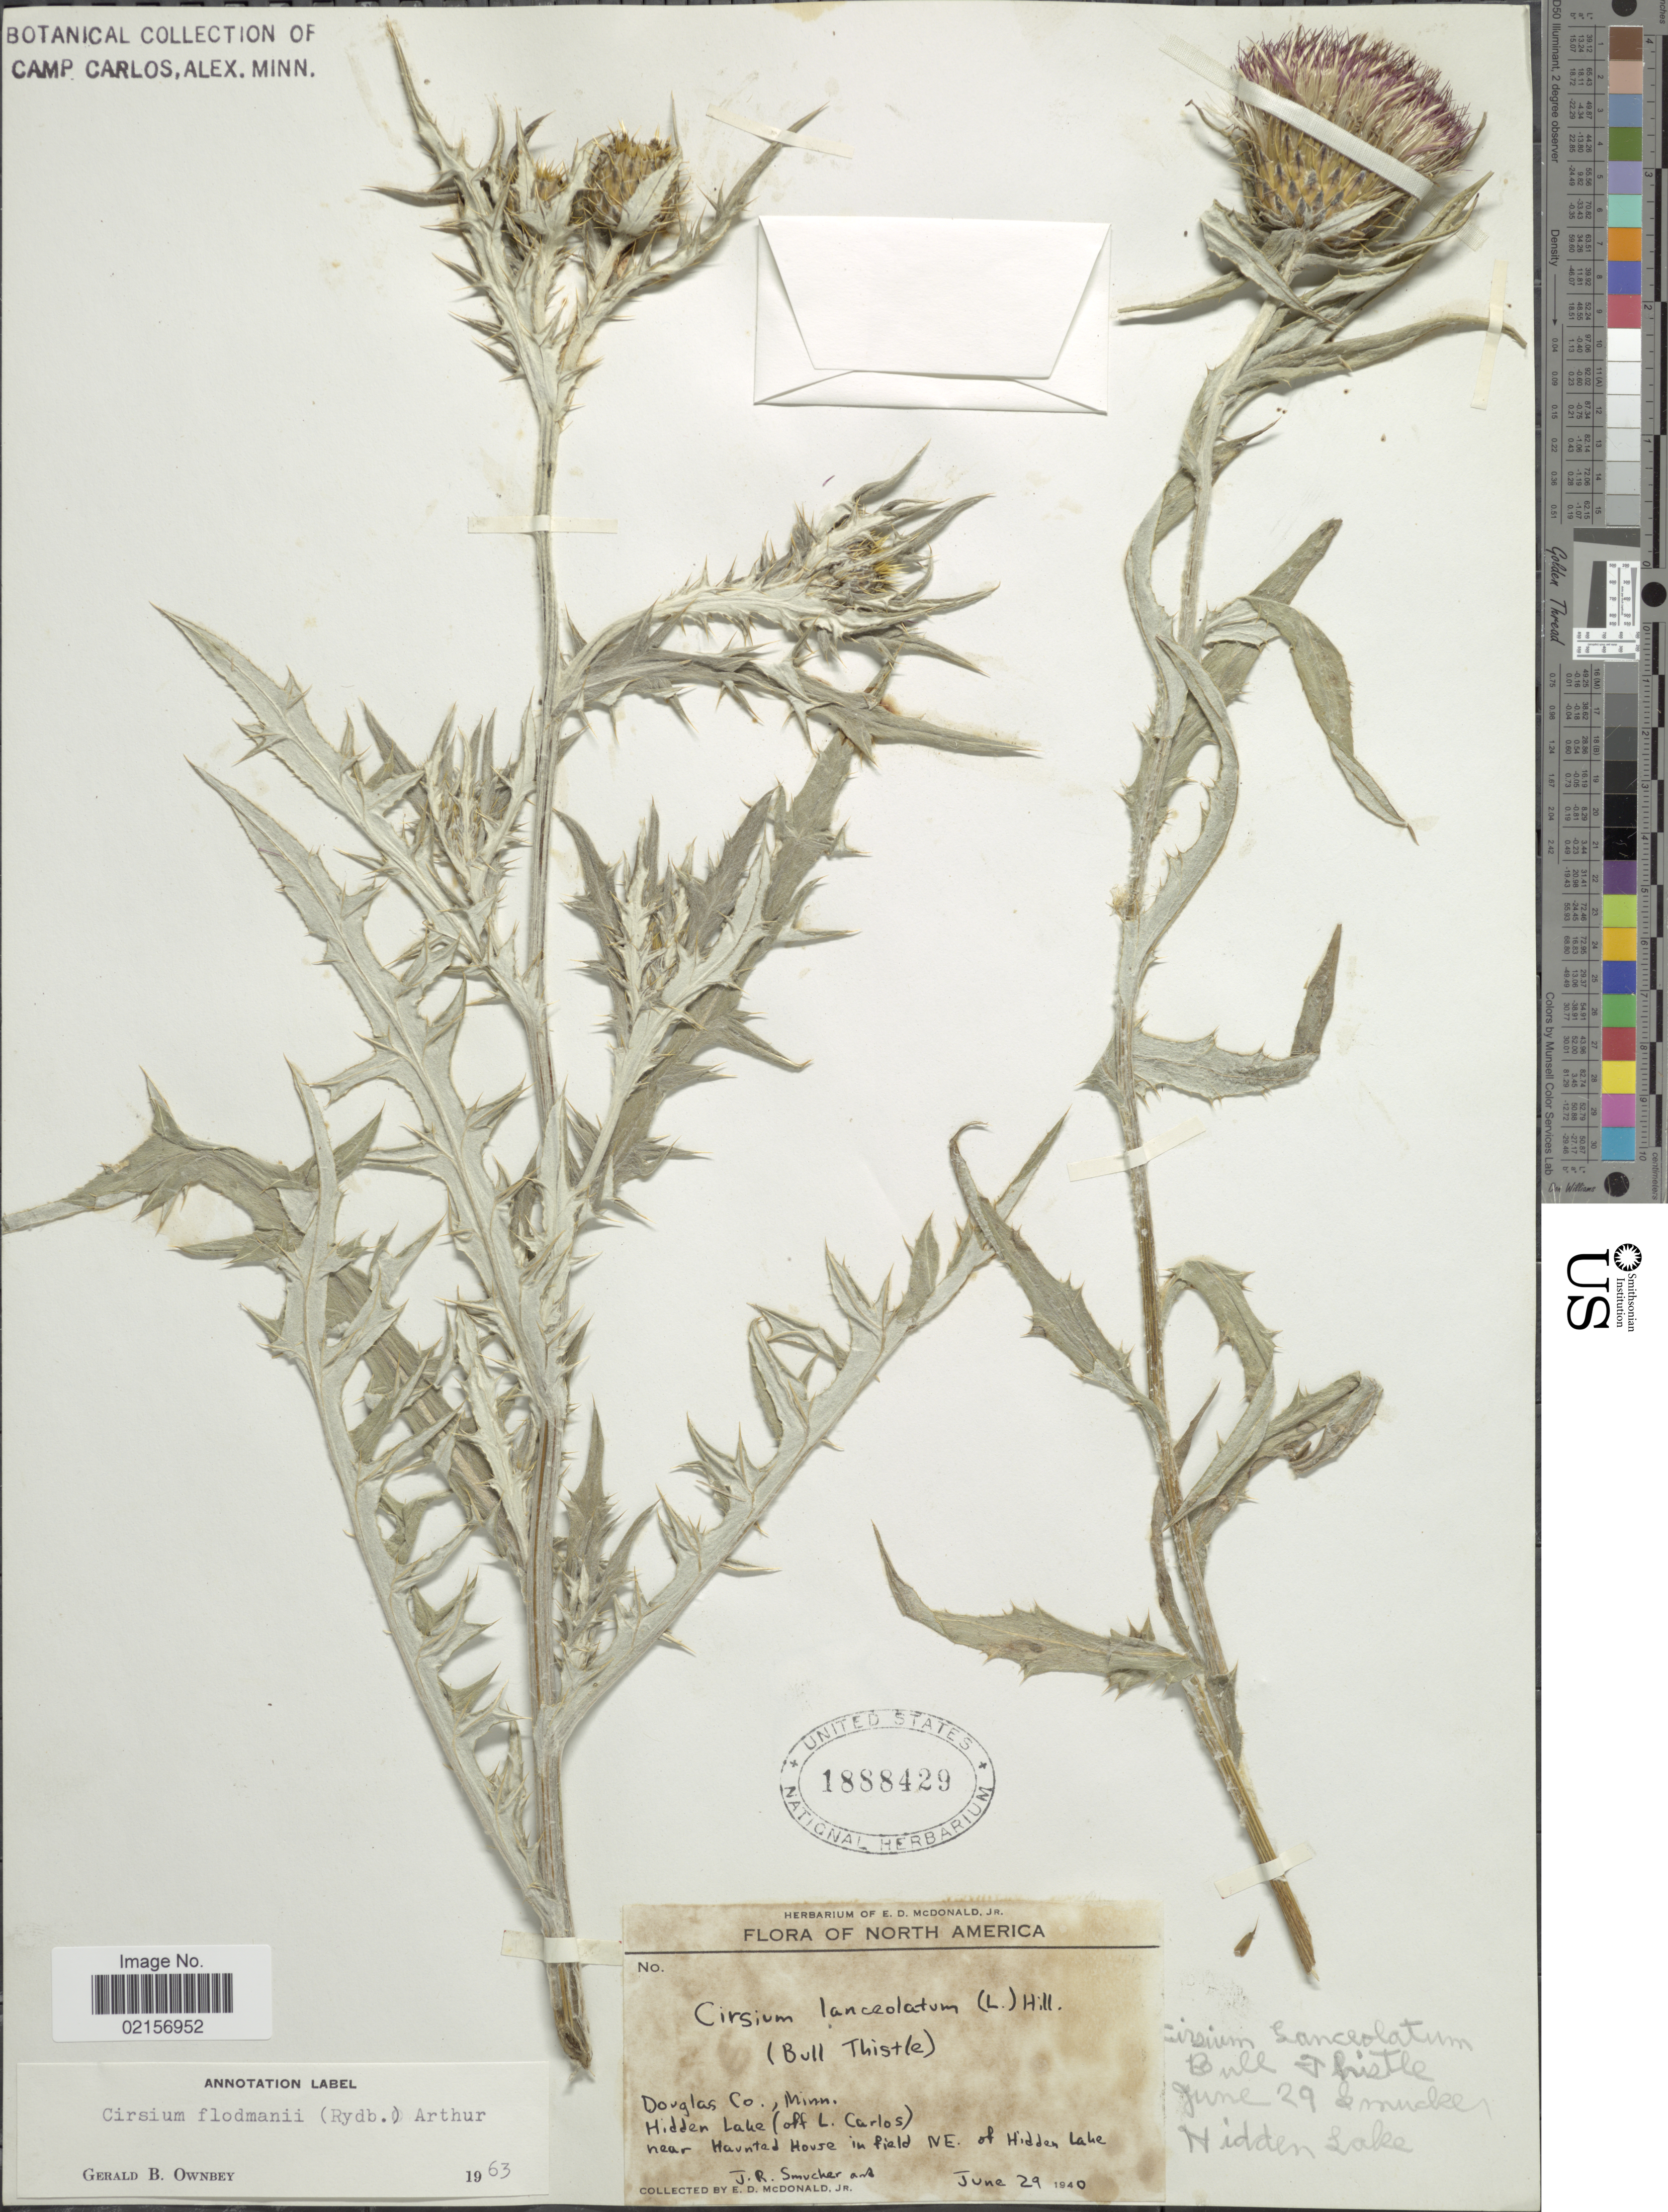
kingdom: Plantae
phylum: Tracheophyta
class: Magnoliopsida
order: Asterales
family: Asteraceae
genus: Cirsium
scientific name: Cirsium flodmanii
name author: (Rydb.) Arthur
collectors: J. Smucker & E. D. McDonald Jr.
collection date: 1940-06-29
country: United States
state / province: Minnesota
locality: North America, Douglas Co., Hidden Lake (off L. Carlos), near Hounted House in field NE. of Hidden Lake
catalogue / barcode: US 1888429